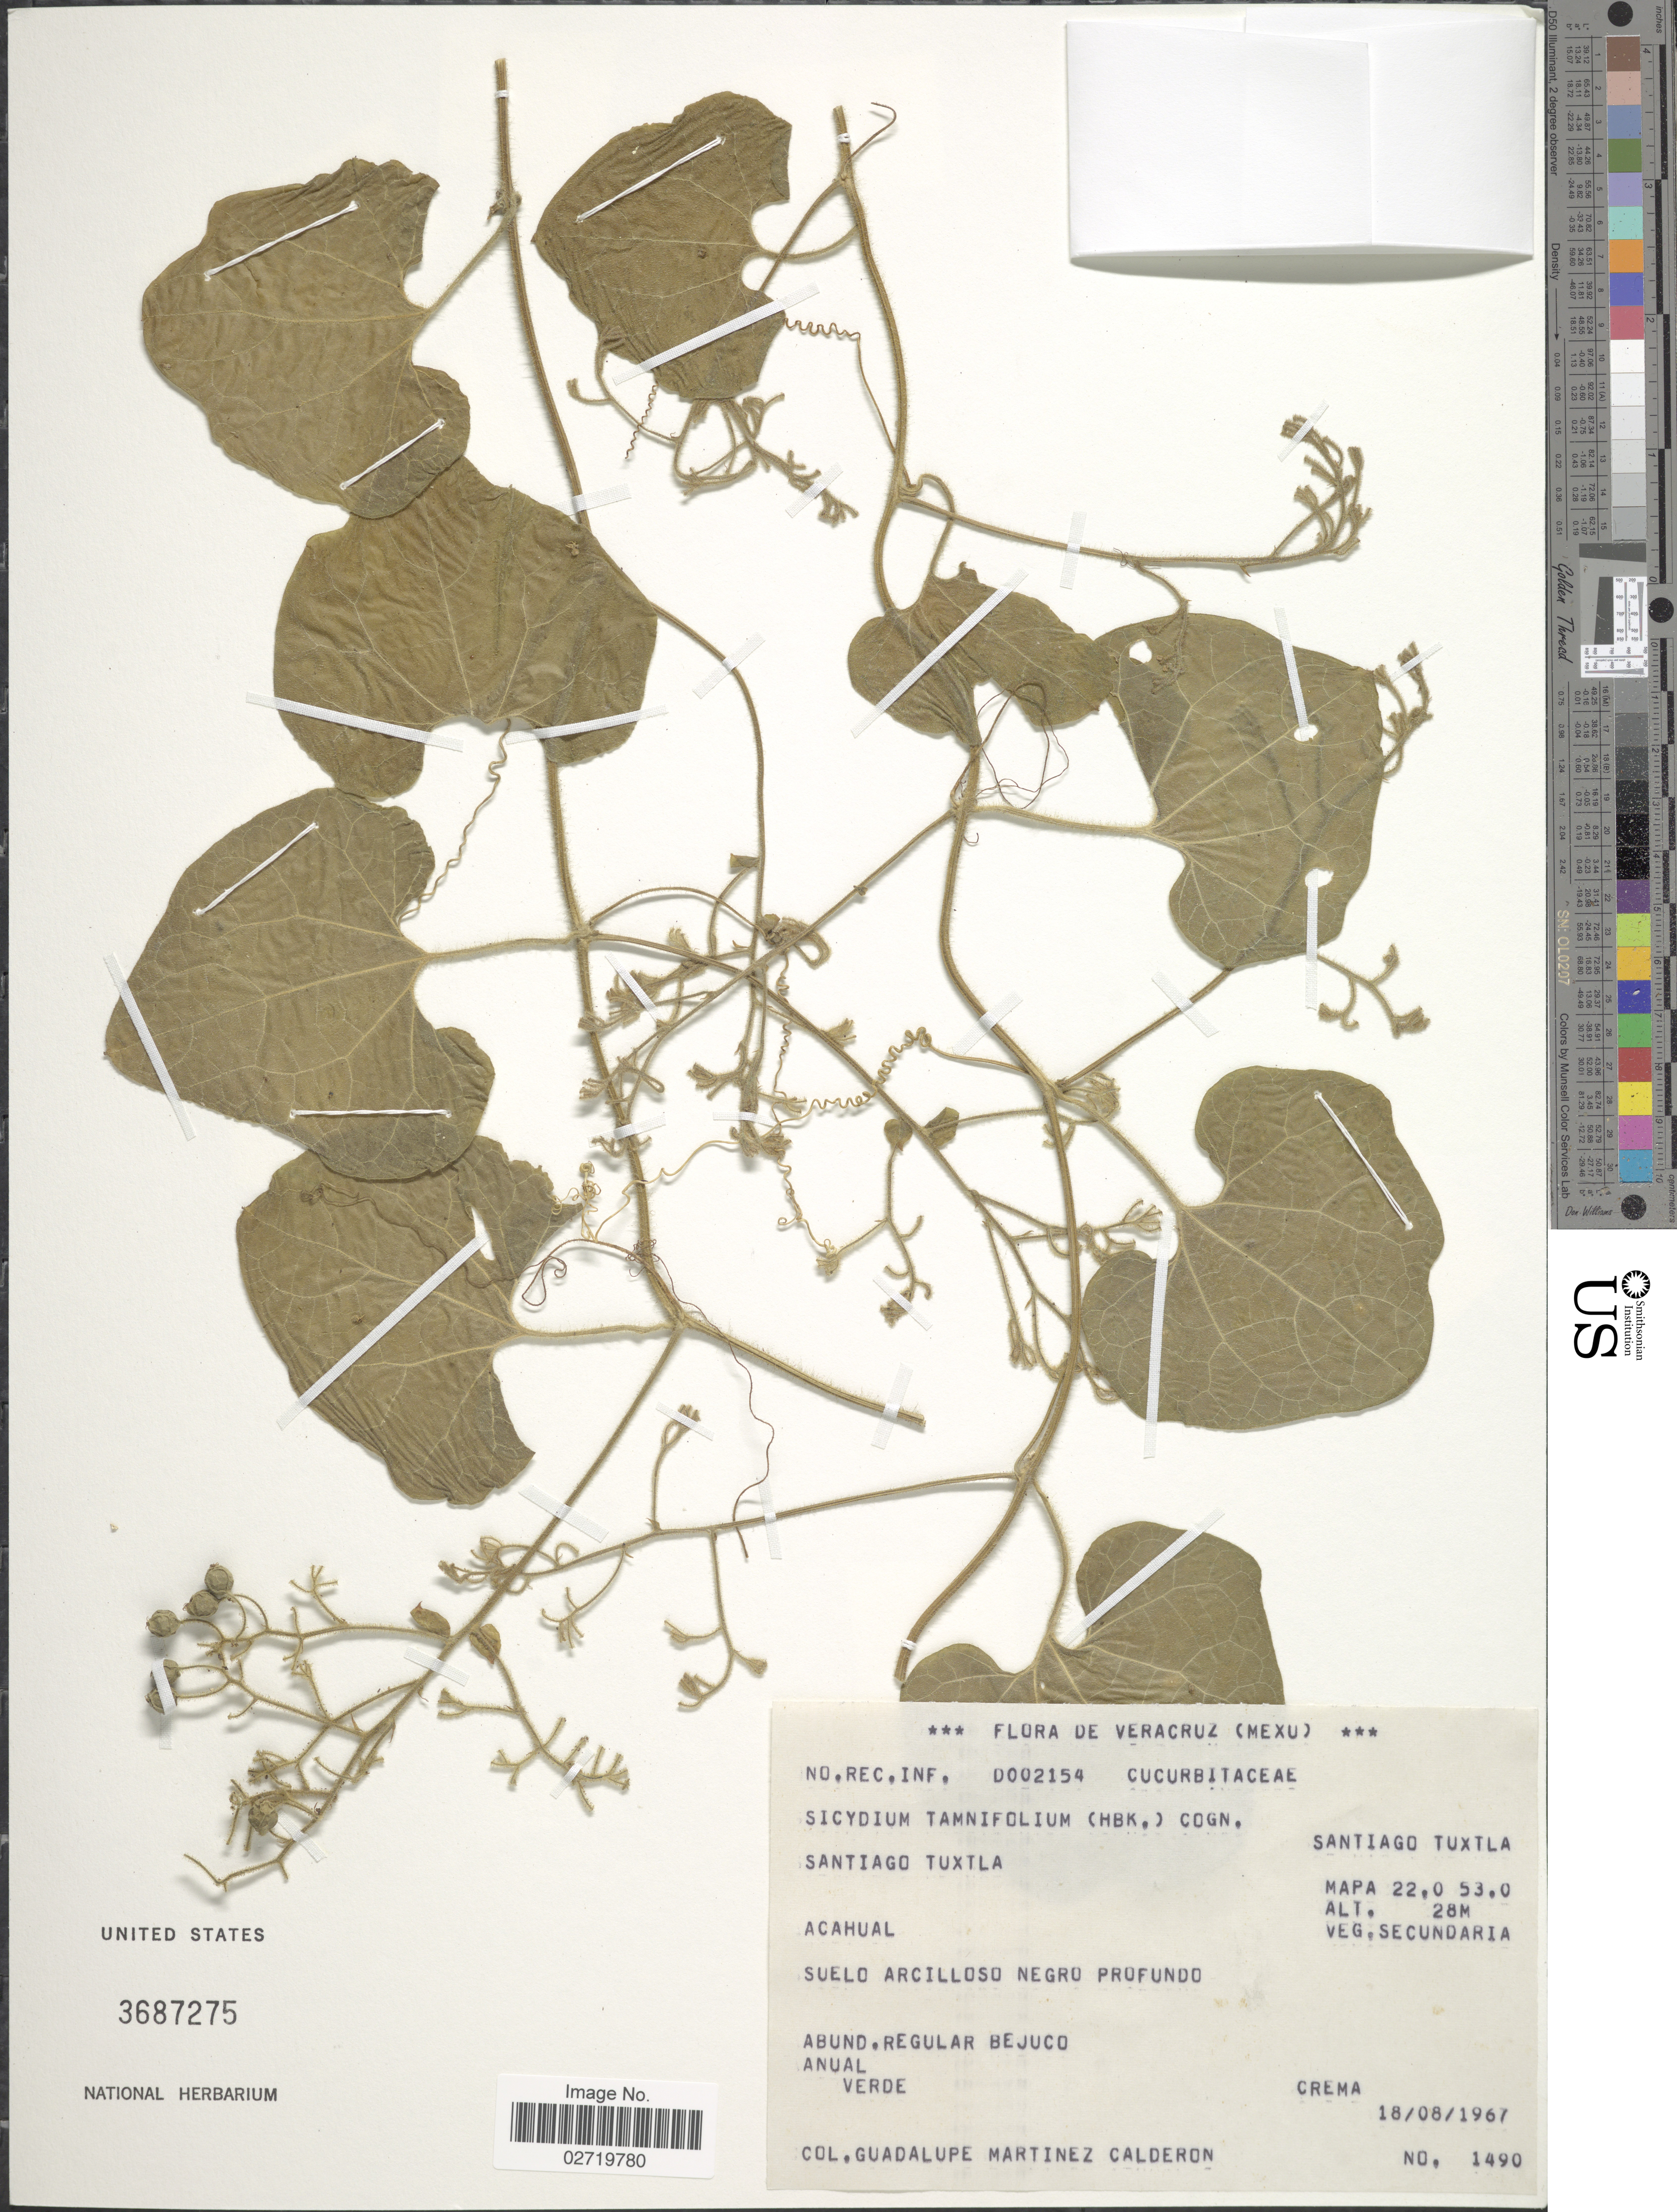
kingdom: Plantae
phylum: Tracheophyta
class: Magnoliopsida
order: Cucurbitales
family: Cucurbitaceae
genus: Sicydium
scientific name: Sicydium tamnifolium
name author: (Kunth) Cogn.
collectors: G. Martinez-C.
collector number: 1490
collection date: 1967-08-18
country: Mexico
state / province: Veracruz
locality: Santiago Tuxtla. Mapa 22.0 53.0. Acahual.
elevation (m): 28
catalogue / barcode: US 3687275